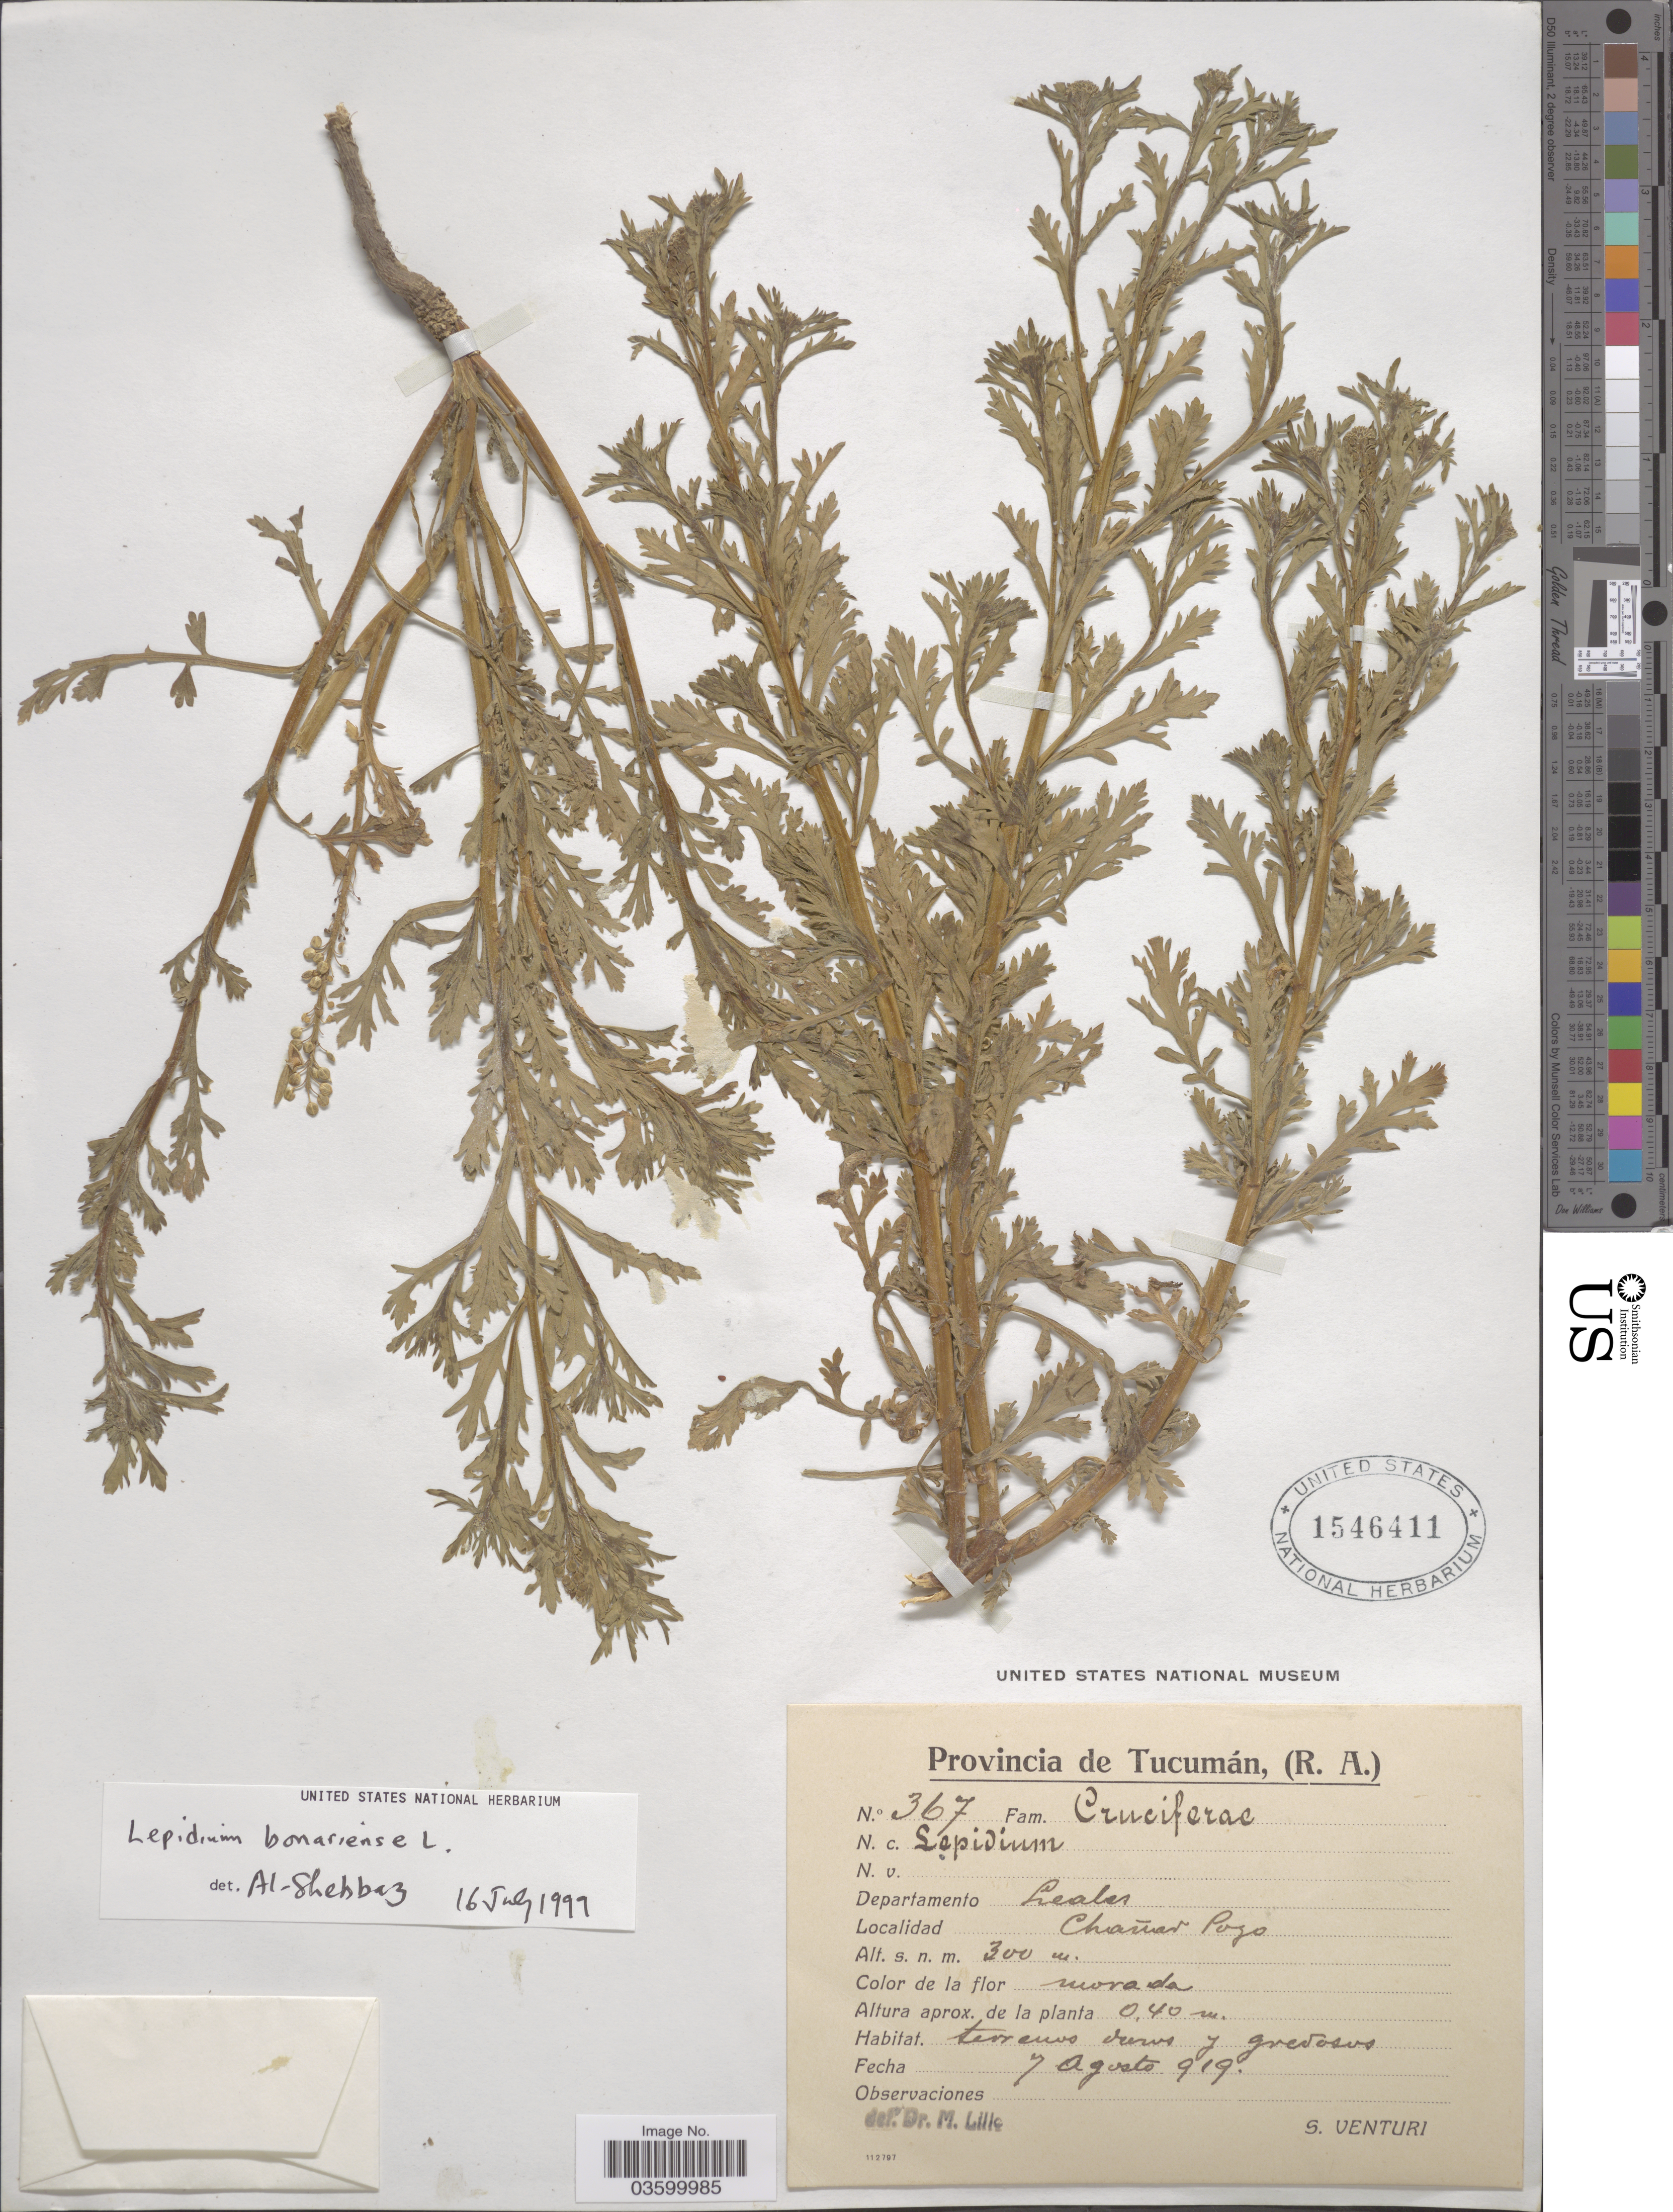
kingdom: Plantae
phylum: Tracheophyta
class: Magnoliopsida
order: Brassicales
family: Brassicaceae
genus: Lepidium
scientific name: Lepidium bonariense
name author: L.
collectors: S. Venturi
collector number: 367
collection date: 1919-08-07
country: Argentina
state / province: Tucuman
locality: Departamento Leales. Chañar Pozo.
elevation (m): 300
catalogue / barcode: US 1546411